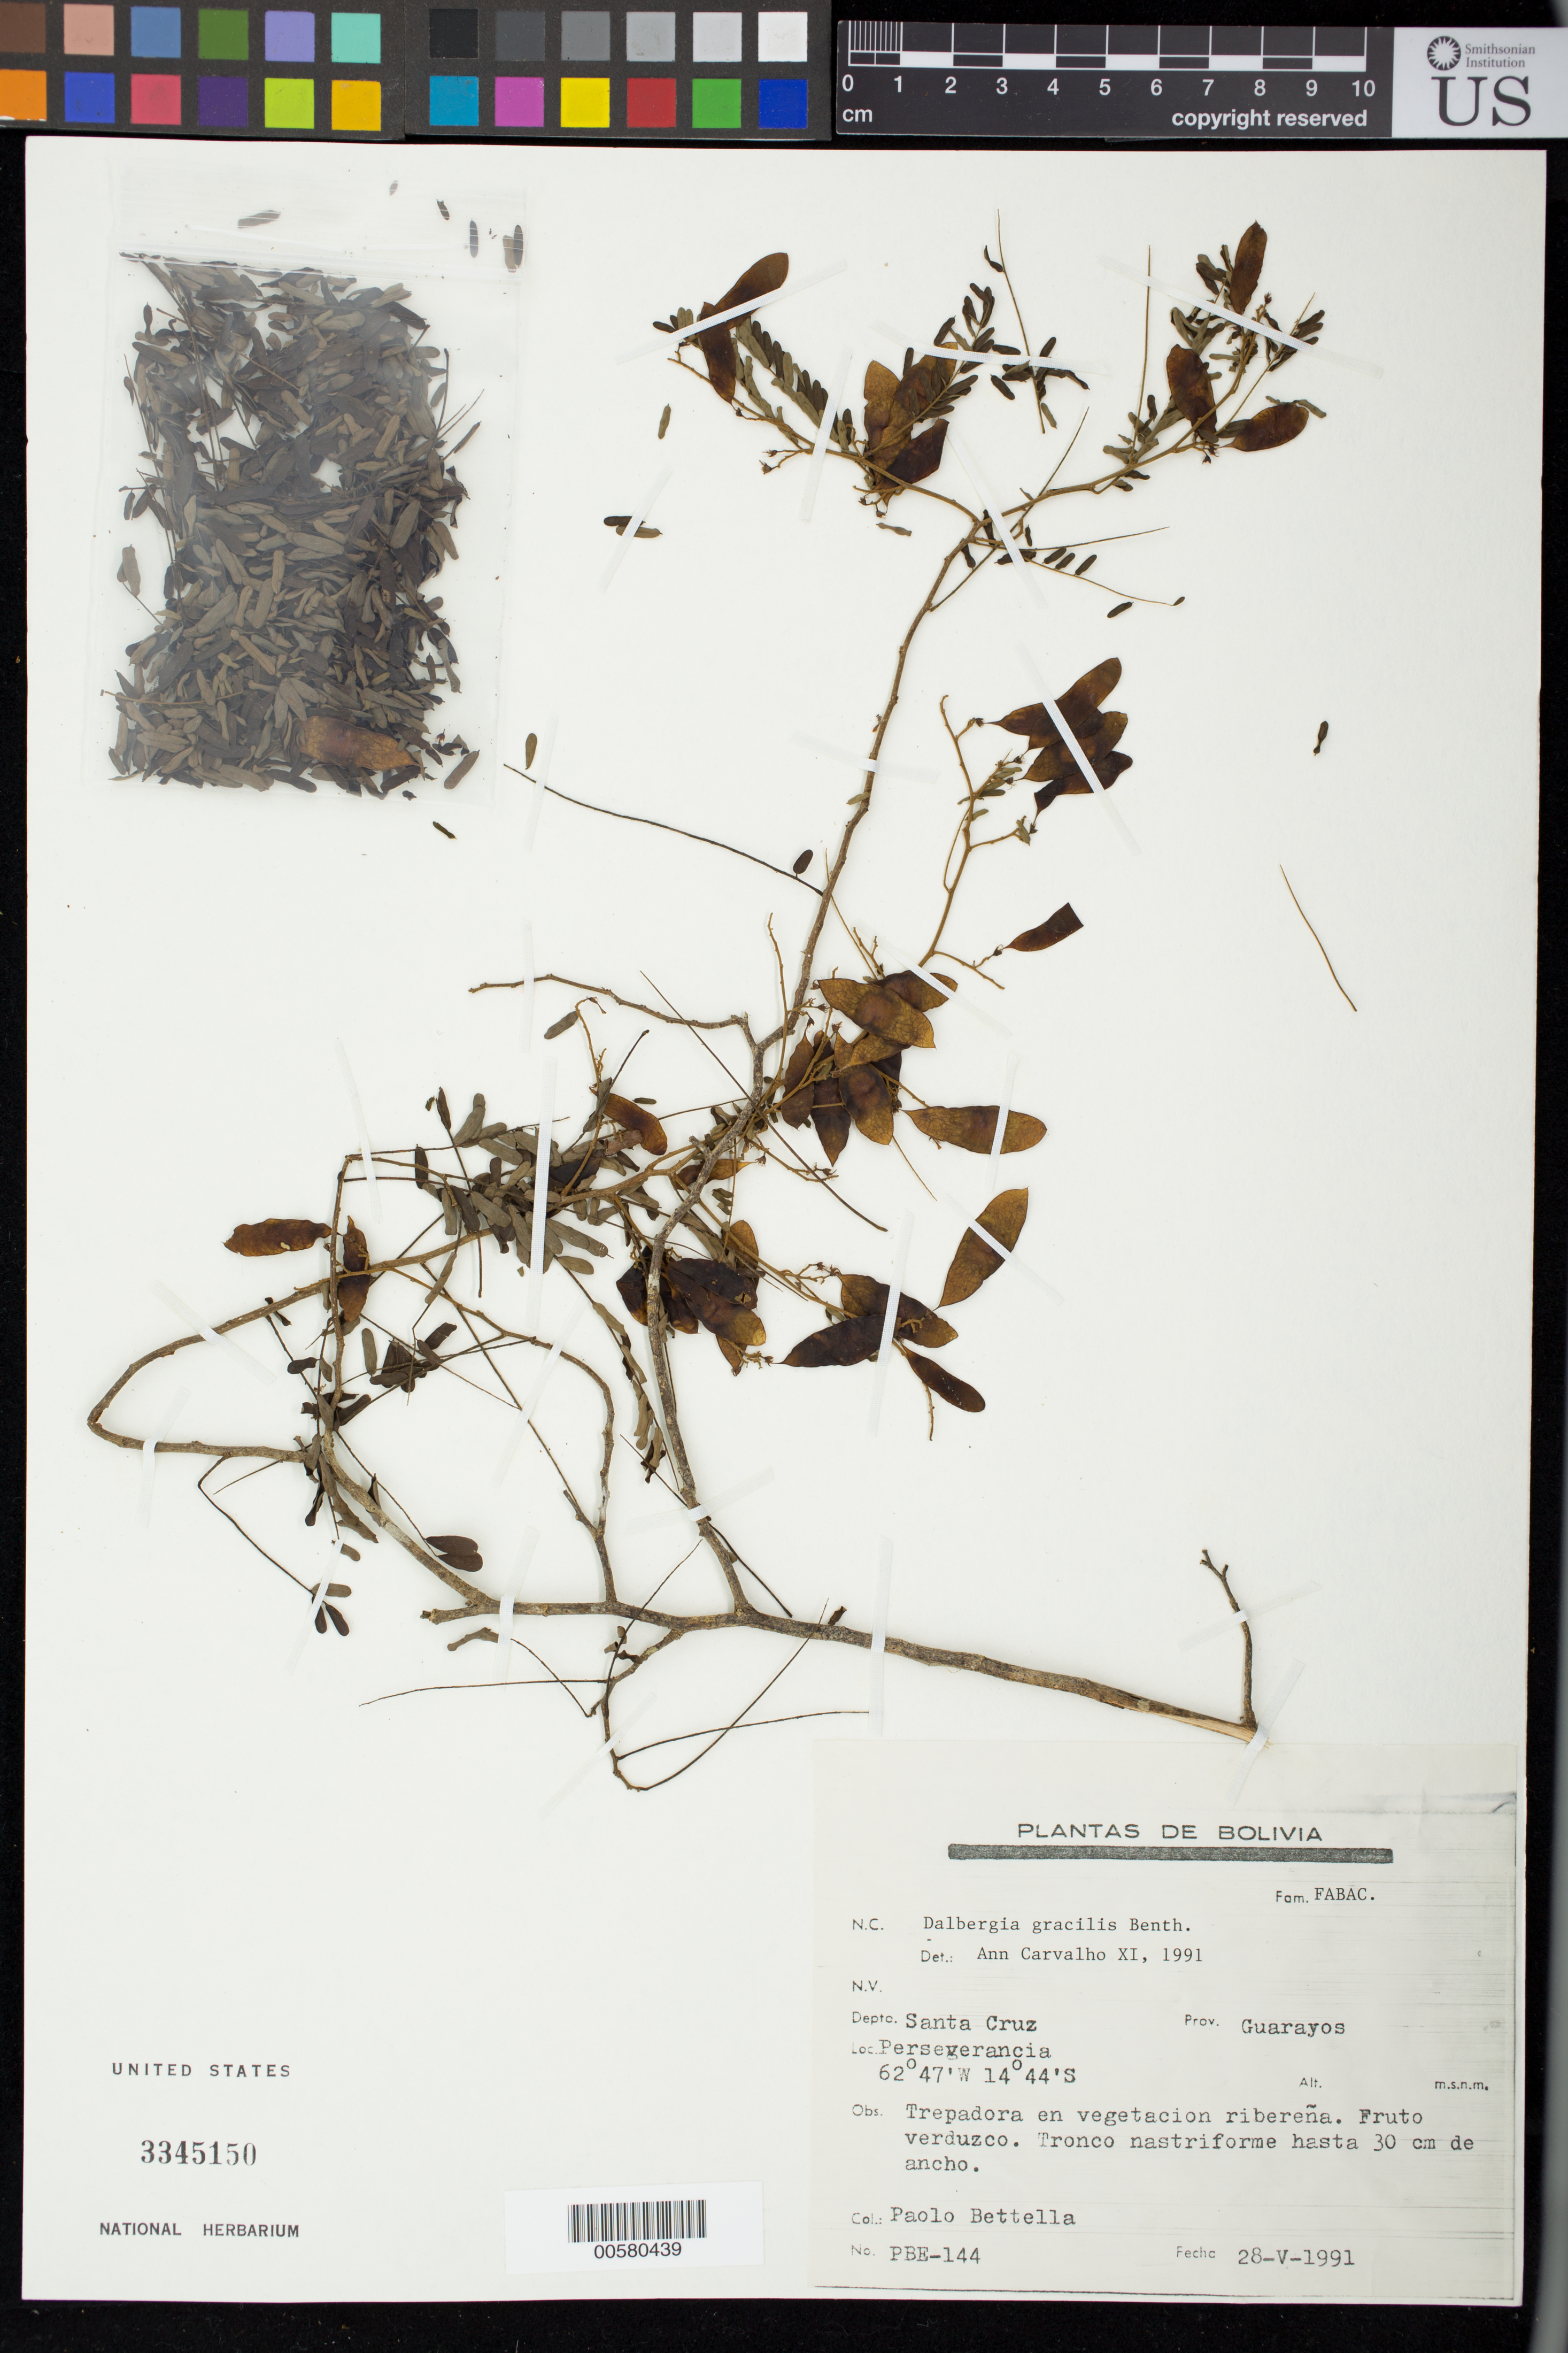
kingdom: Plantae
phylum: Tracheophyta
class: Magnoliopsida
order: Fabales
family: Fabaceae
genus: Dalbergia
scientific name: Dalbergia gracilis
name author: Benth.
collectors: P. Bettella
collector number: Pbe-144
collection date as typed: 28 May 1991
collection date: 1991-05-28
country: Bolivia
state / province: Santa Cruz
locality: Guarayos, Perseverancia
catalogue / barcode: US 3345150